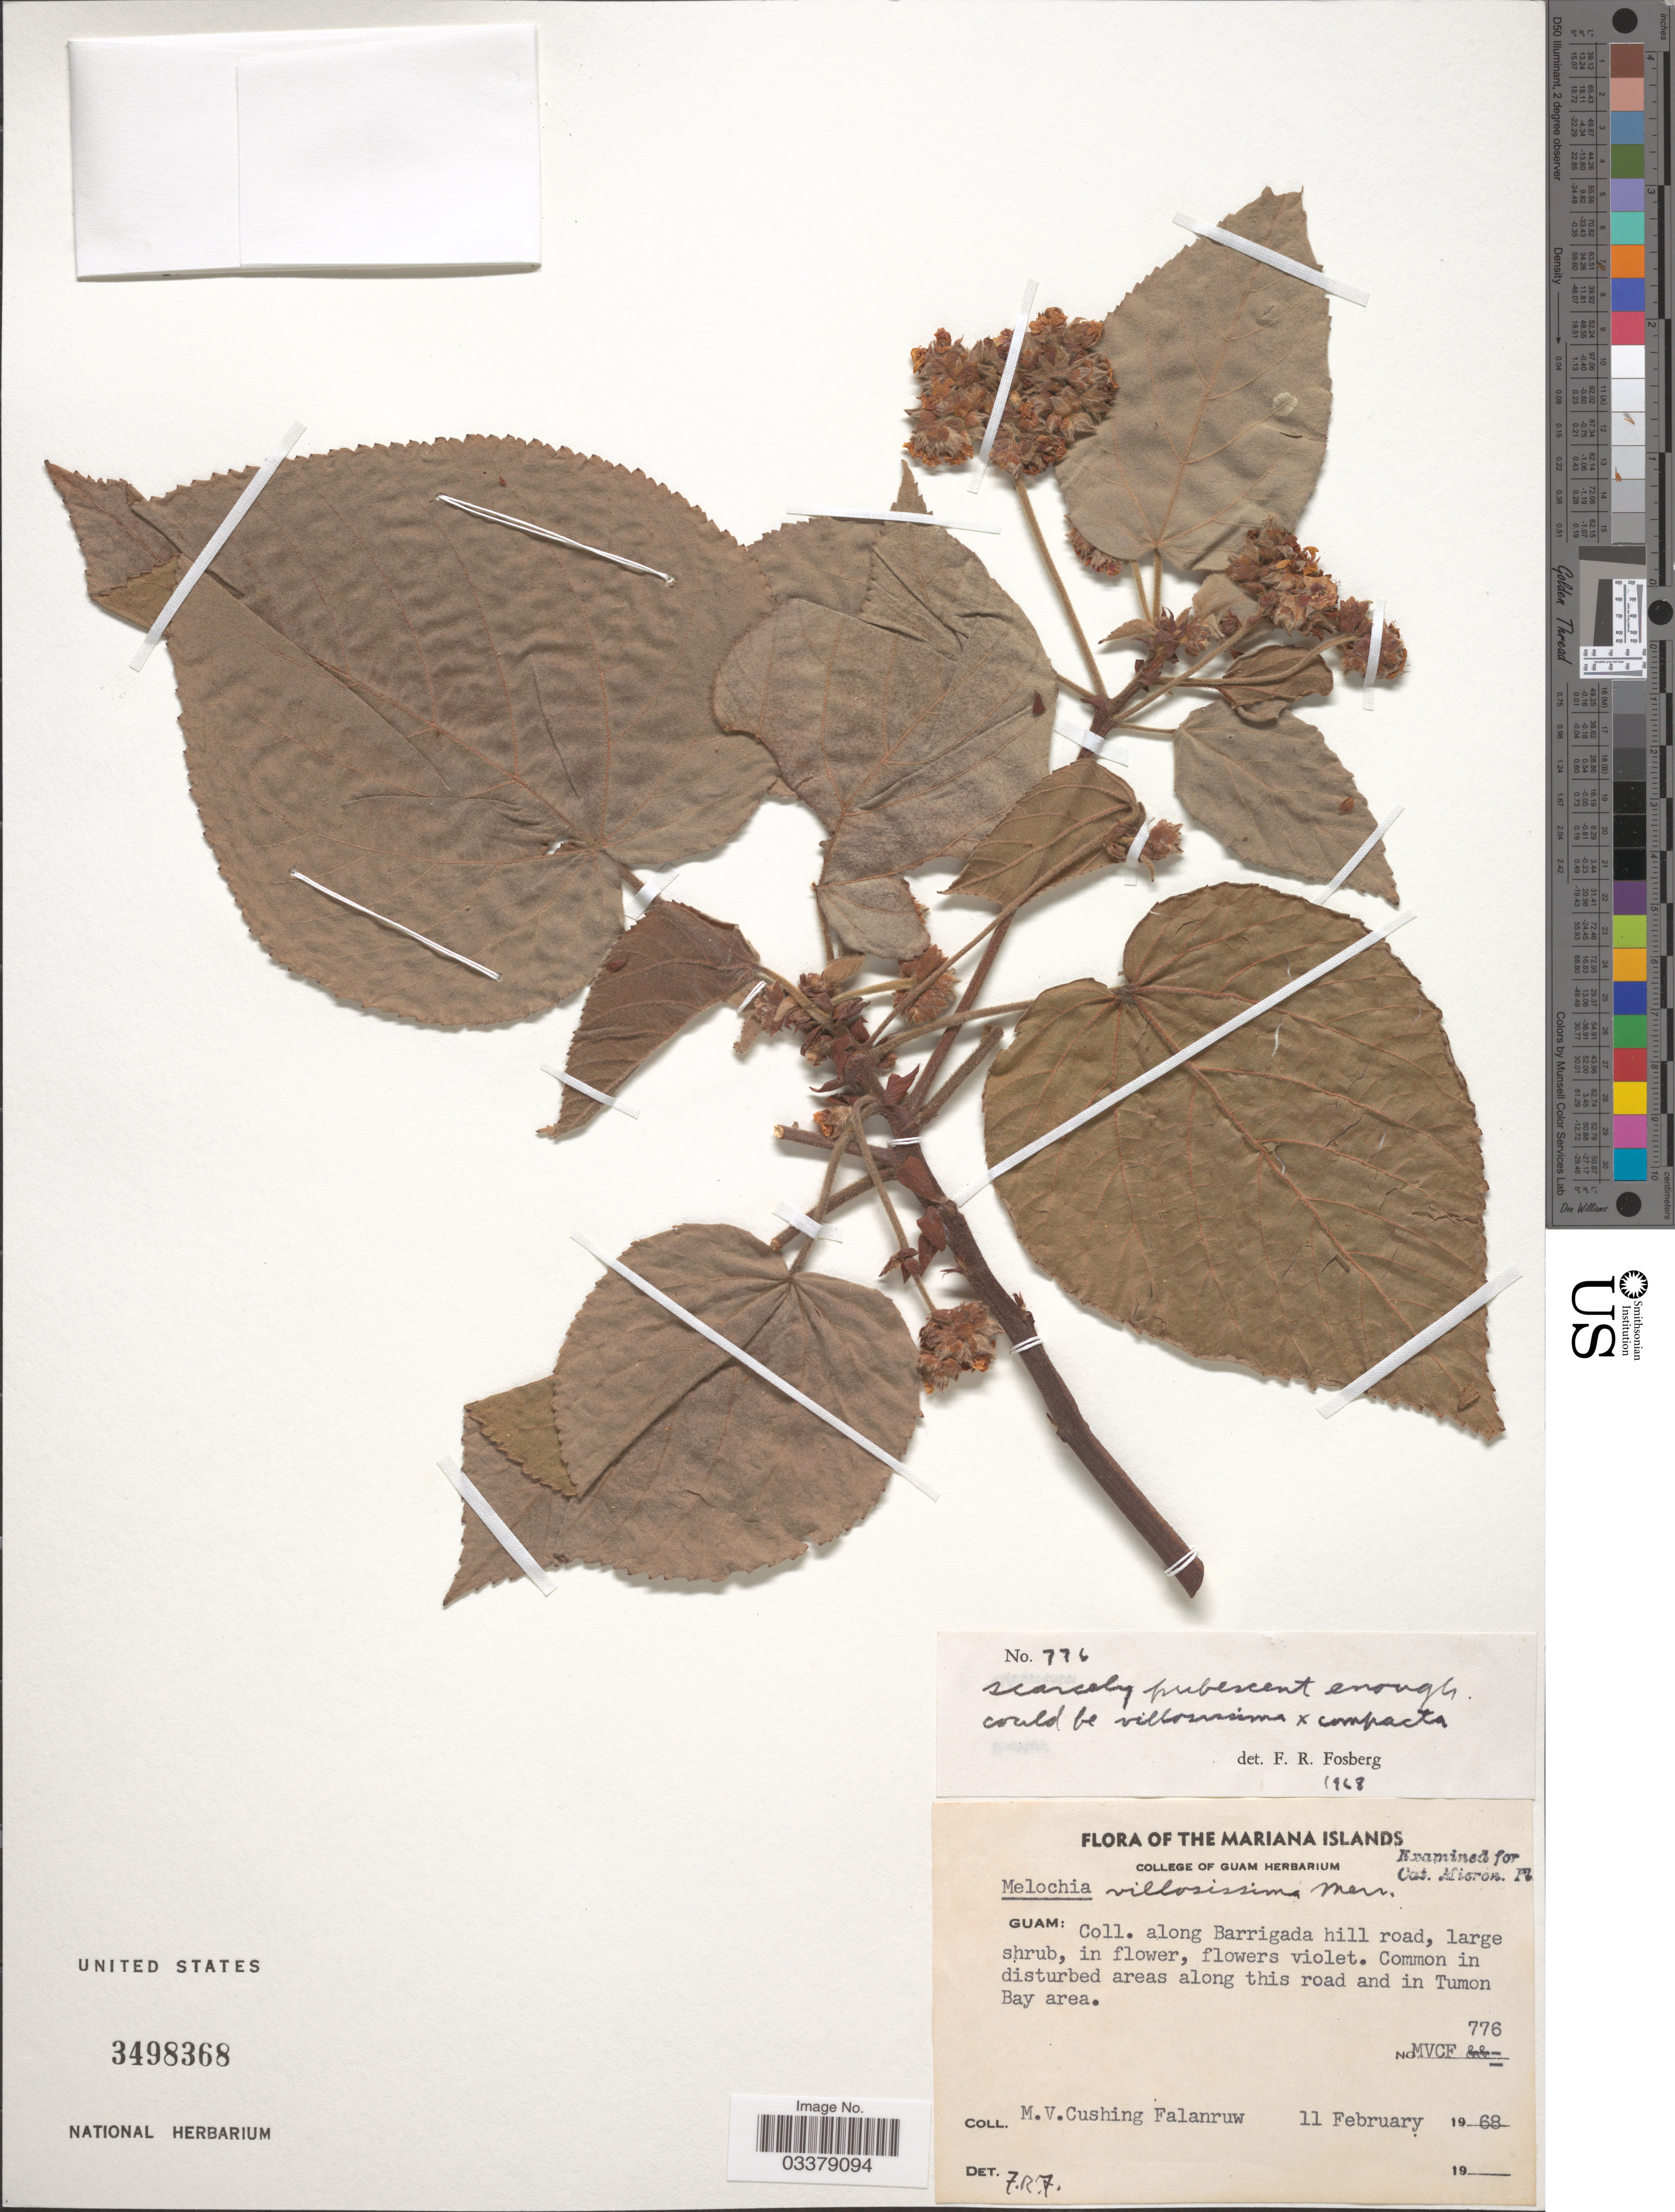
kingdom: Plantae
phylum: Tracheophyta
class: Magnoliopsida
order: Malvales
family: Malvaceae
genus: Melochia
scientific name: Melochia villosissima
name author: (C. Presl) Merr.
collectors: M. V. Falanruw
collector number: MVCF776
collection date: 1968-02-11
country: Guam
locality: The Mariana Islands. Along Barrigada hill road. Common in disturbed areas along this road and in Tumon Bay area.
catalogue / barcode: US 3498368